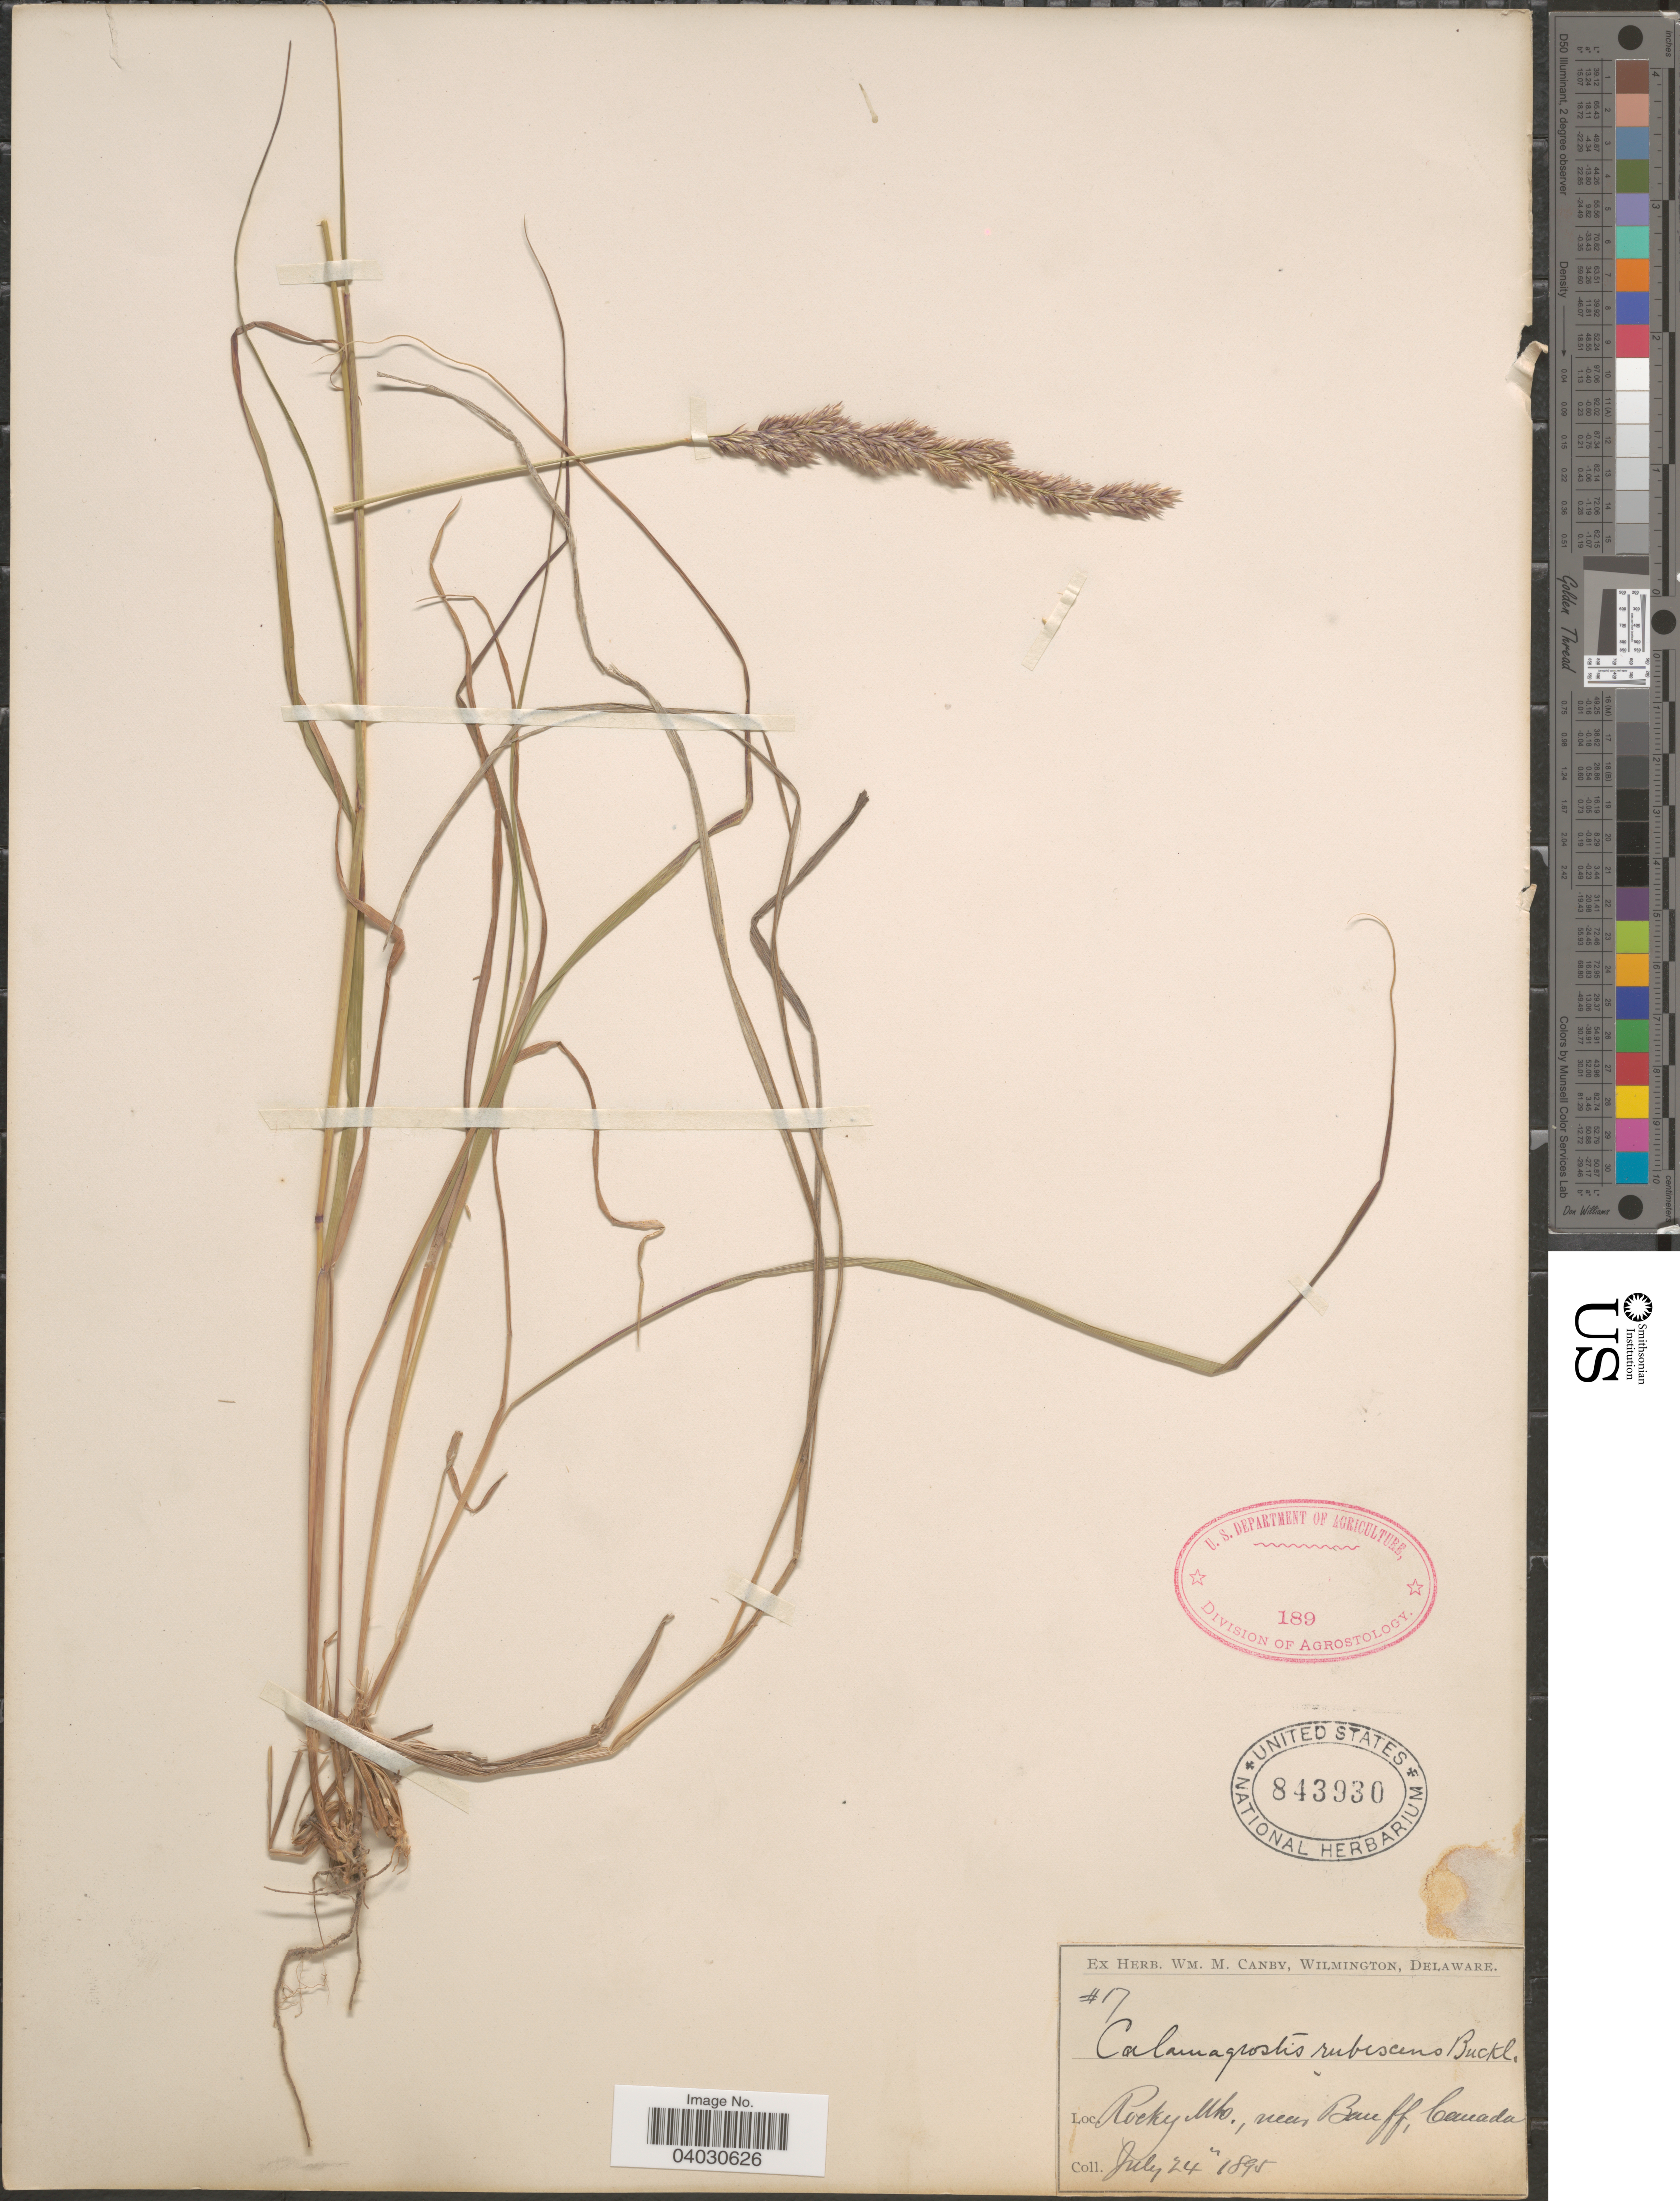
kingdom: Plantae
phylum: Tracheophyta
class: Liliopsida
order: Poales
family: Poaceae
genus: Calamagrostis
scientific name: Calamagrostis rubescens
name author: Buckley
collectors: ex herb. W.M. Canby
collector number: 17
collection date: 1895-07-24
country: Canada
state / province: Alberta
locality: Rocky Mts., near Banff.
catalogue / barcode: US 843930